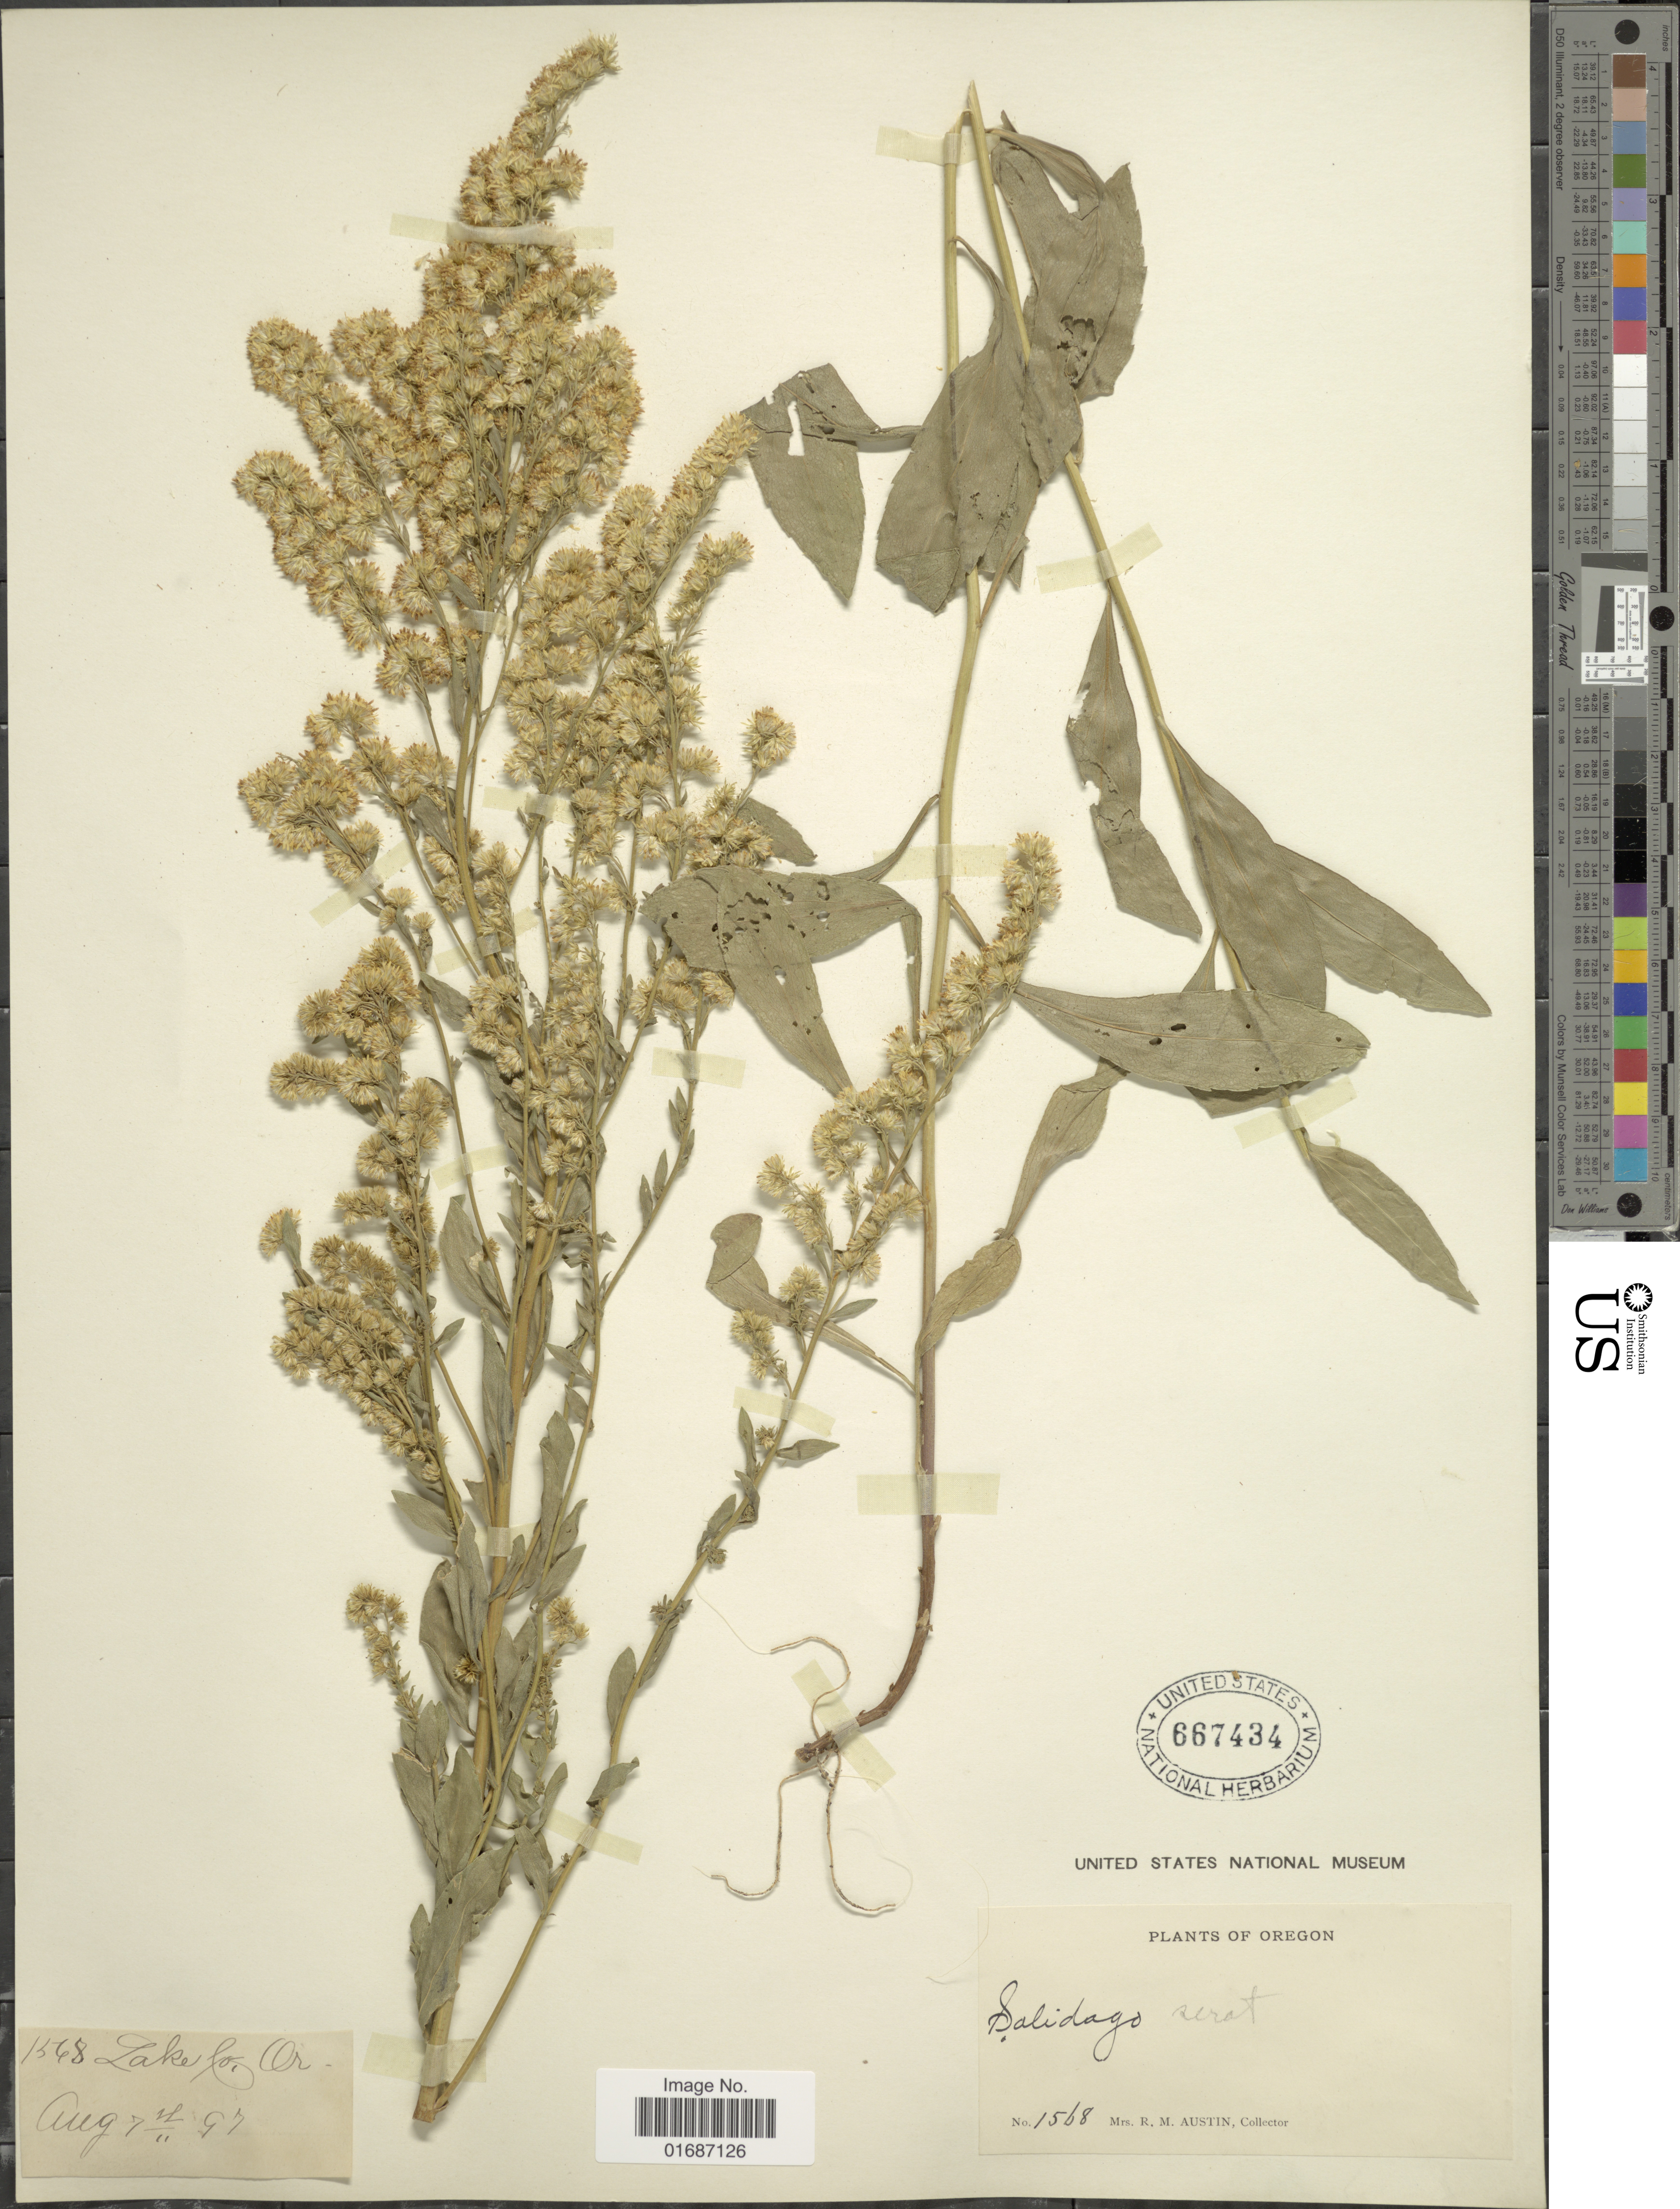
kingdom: Plantae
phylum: Tracheophyta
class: Magnoliopsida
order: Asterales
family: Asteraceae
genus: Solidago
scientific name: Solidago gigantea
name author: Aiton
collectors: R. Austin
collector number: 1568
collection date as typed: Transcribed d/m/y: 7/8/97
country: United States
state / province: Oregon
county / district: Lake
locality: Lake Co.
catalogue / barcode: US 667434